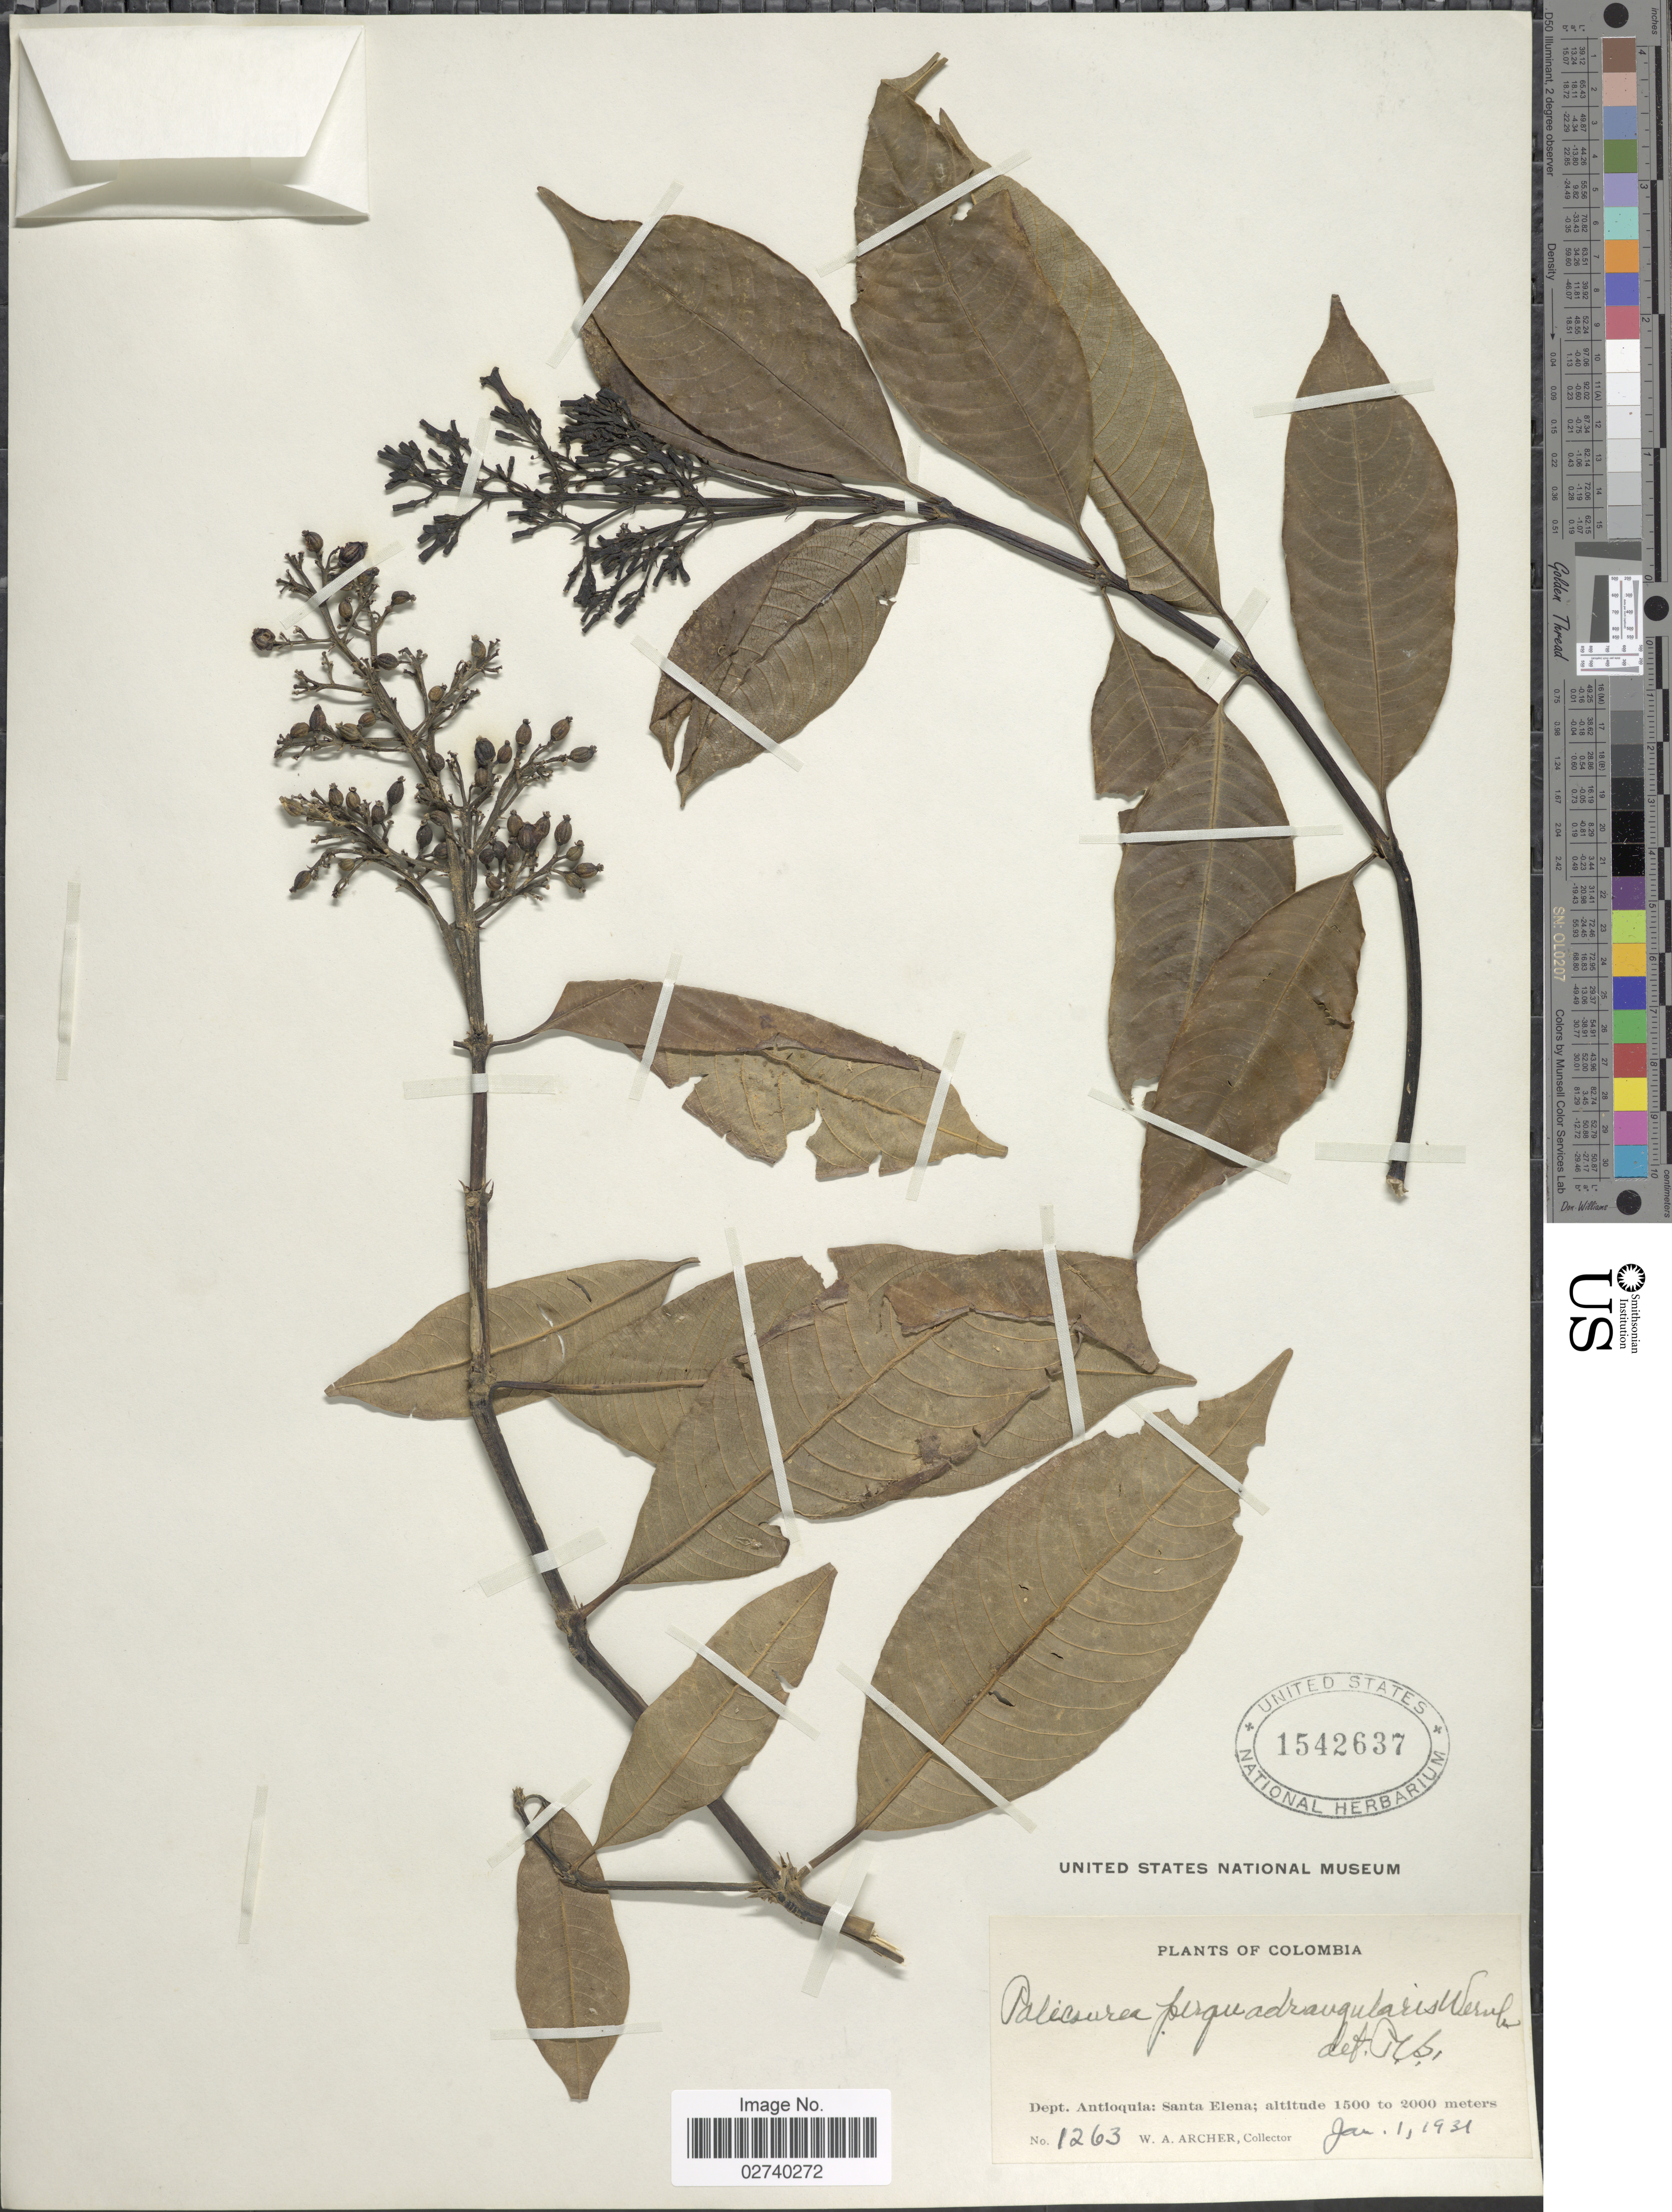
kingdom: Plantae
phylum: Tracheophyta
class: Magnoliopsida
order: Gentianales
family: Rubiaceae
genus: Palicourea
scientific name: Palicourea perquadrangularis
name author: Wernham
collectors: W. A. Archer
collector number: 1263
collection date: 1931-01-01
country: Colombia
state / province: Antioquia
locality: Santa Elena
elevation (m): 1500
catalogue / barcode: US 1542637